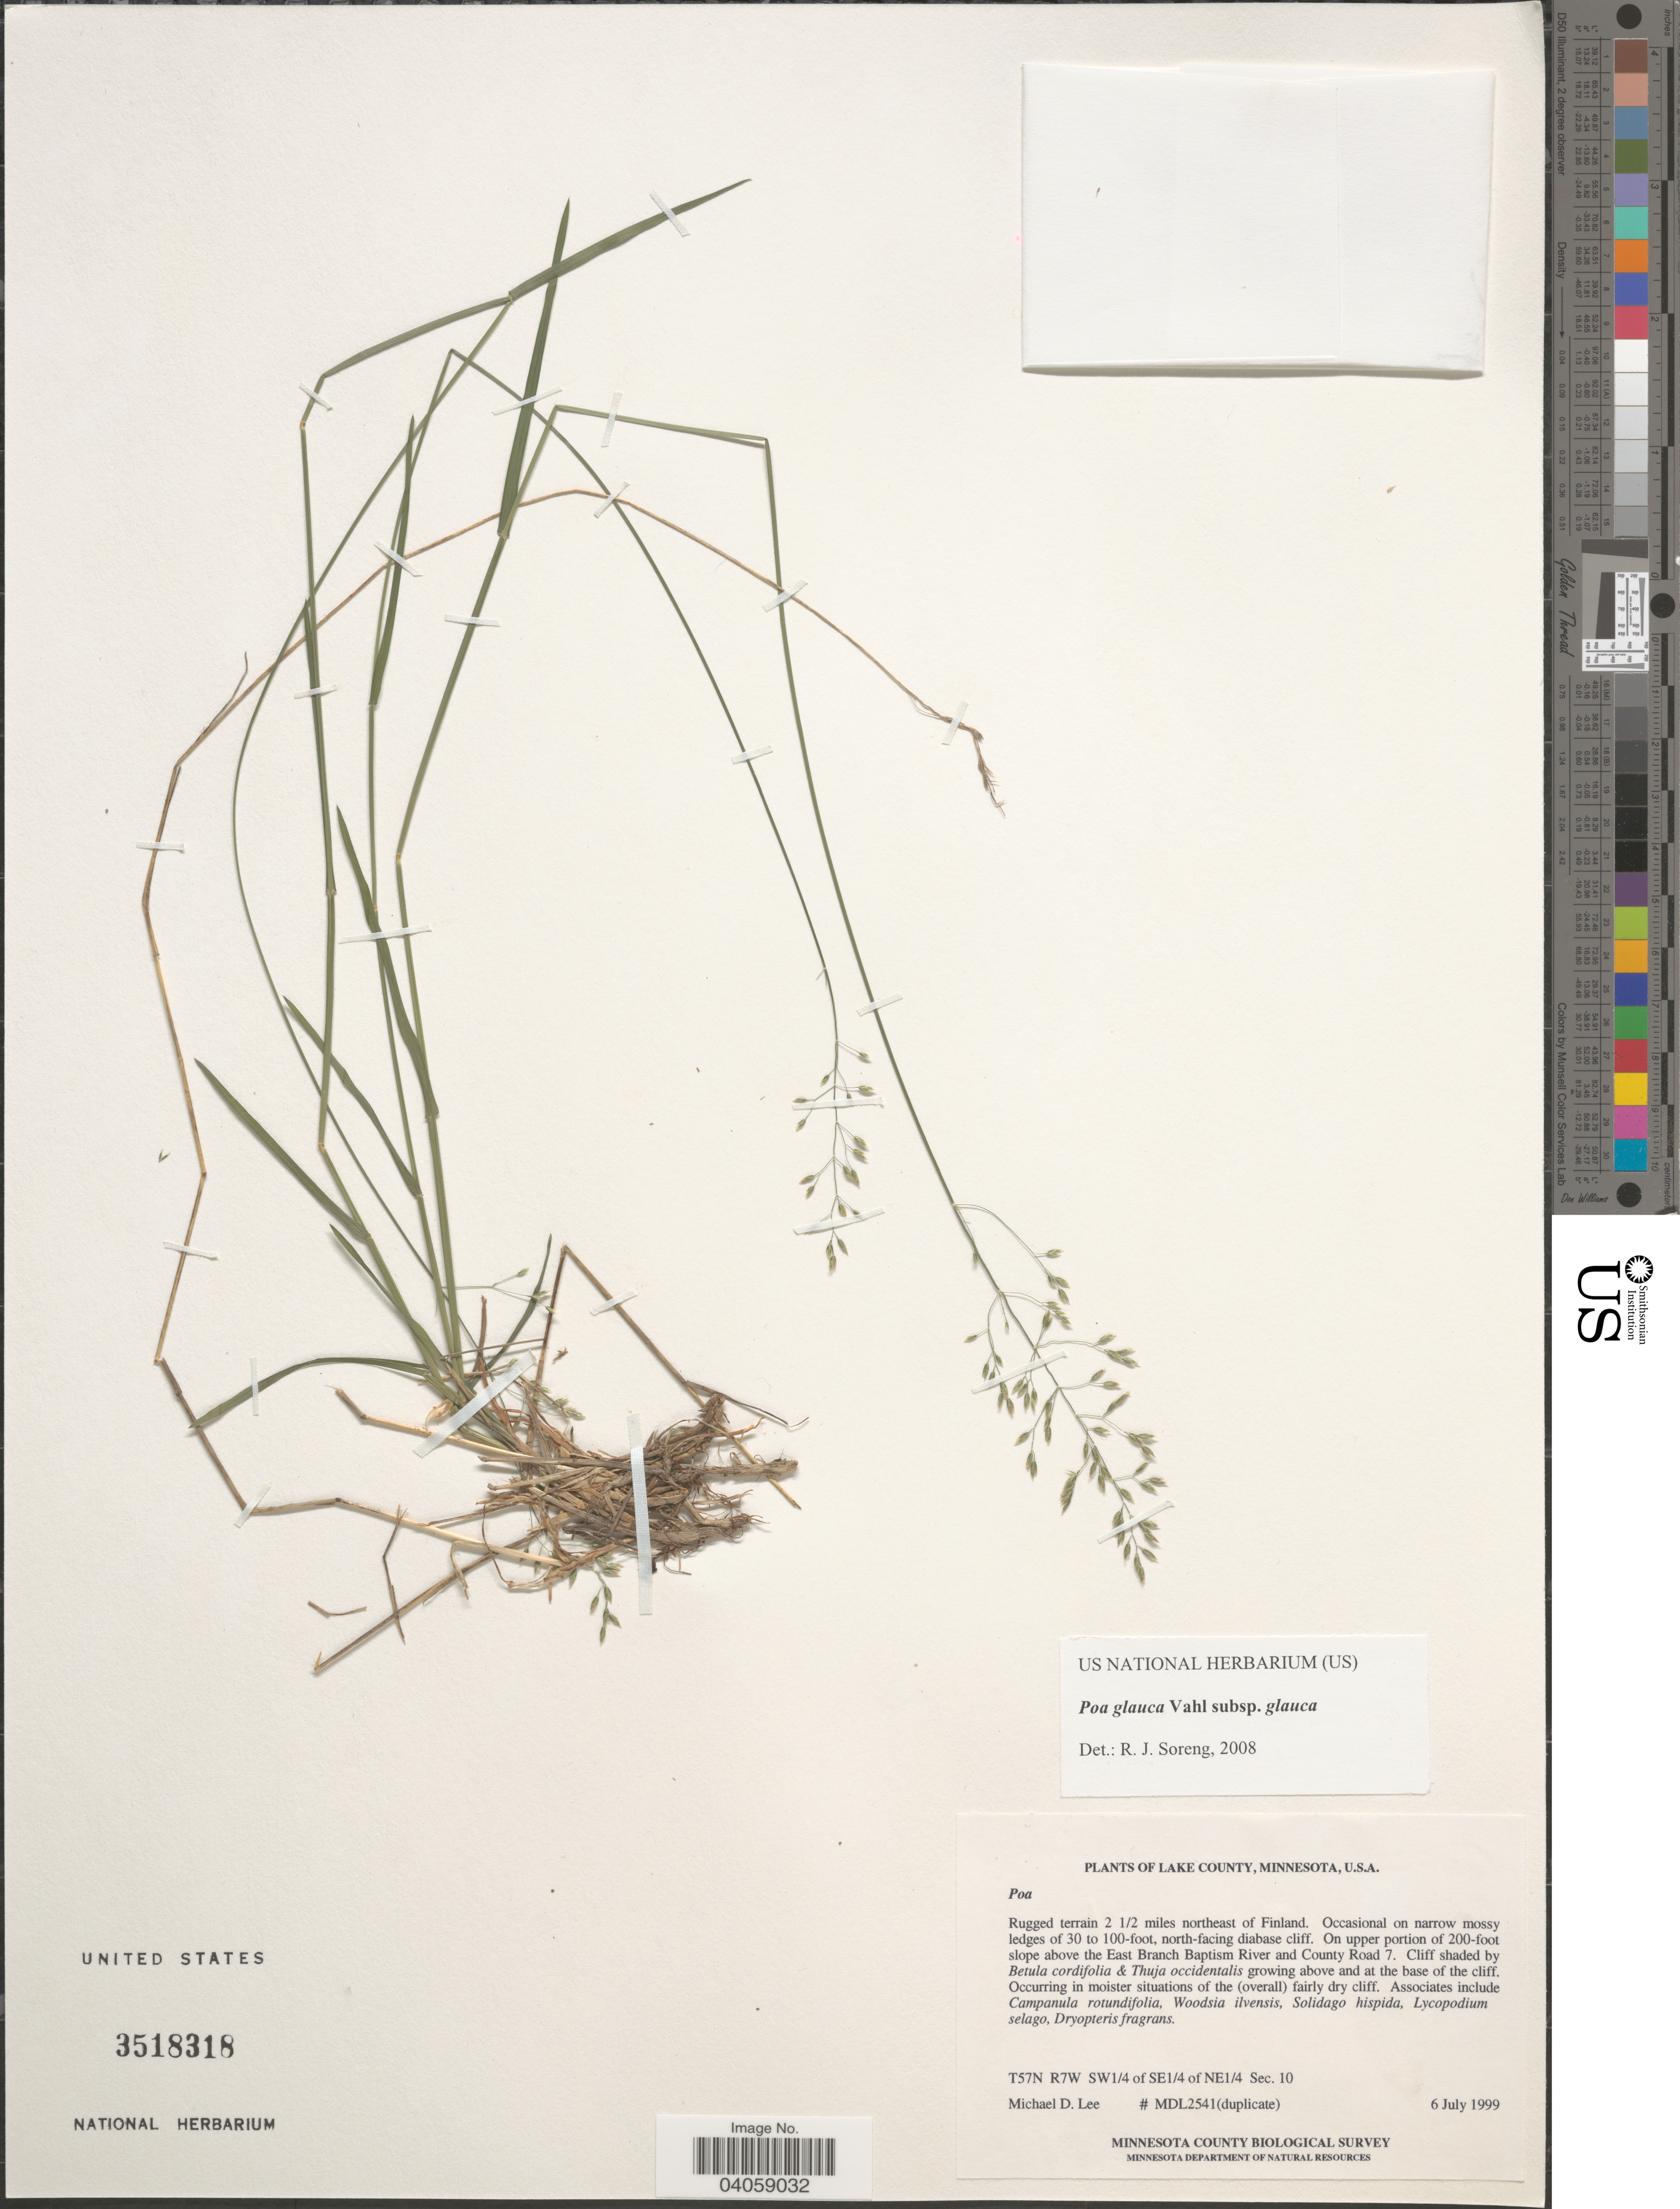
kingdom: Plantae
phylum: Tracheophyta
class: Liliopsida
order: Poales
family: Poaceae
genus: Poa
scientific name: Poa glauca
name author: Vahl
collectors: M. Lee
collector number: MDL2541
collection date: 1999-07-06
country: United States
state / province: Minnesota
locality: Lake County. Rugged terrain 2½ miles northeast of Finland. Ledges of 30 to 100-foot, north-facing diabase cliff. On upper portion of 200-foot slope above the East Branch Baptism River and County Road 7. T57N R7W SW¼ of SE¼ of NE¼ Sec.10.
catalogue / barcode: US 3518318